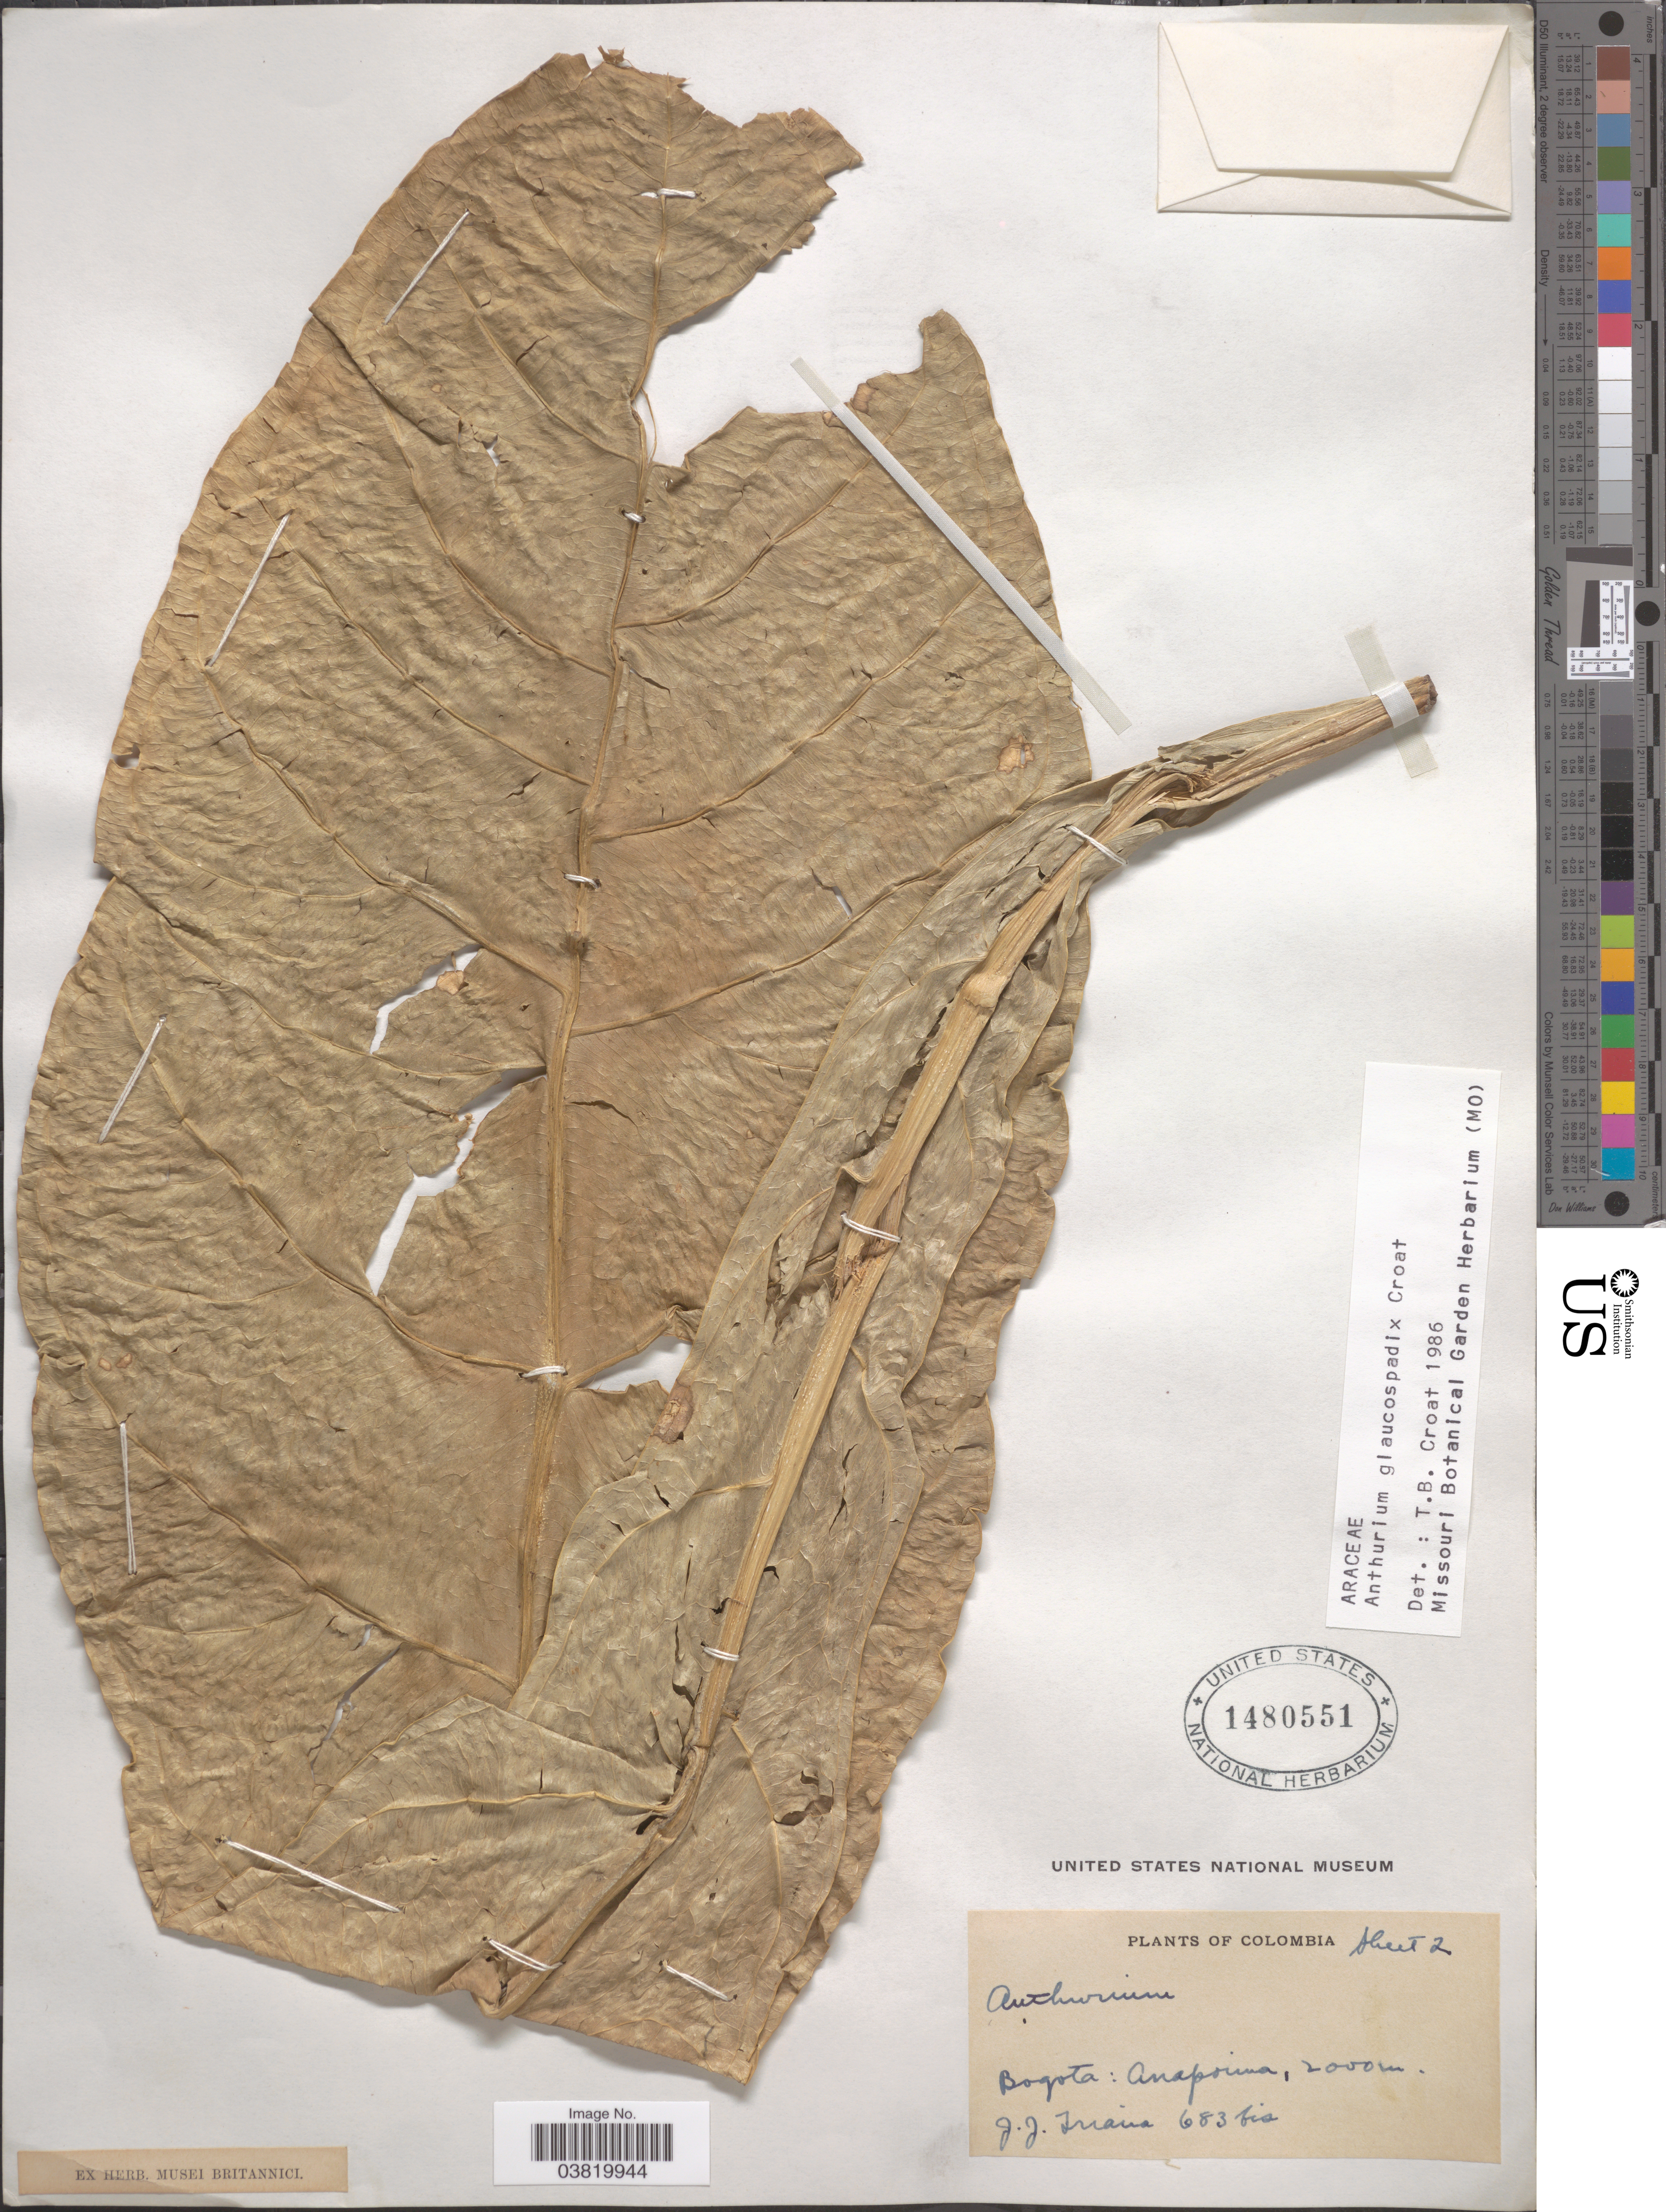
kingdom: Plantae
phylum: Tracheophyta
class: Liliopsida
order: Alismatales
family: Araceae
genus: Anthurium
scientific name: Anthurium glaucospadix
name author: Croat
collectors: J. J. Triana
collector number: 683bis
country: Colombia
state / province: Bogota D.C.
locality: Anapoima.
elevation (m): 2000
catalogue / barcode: US 1480551